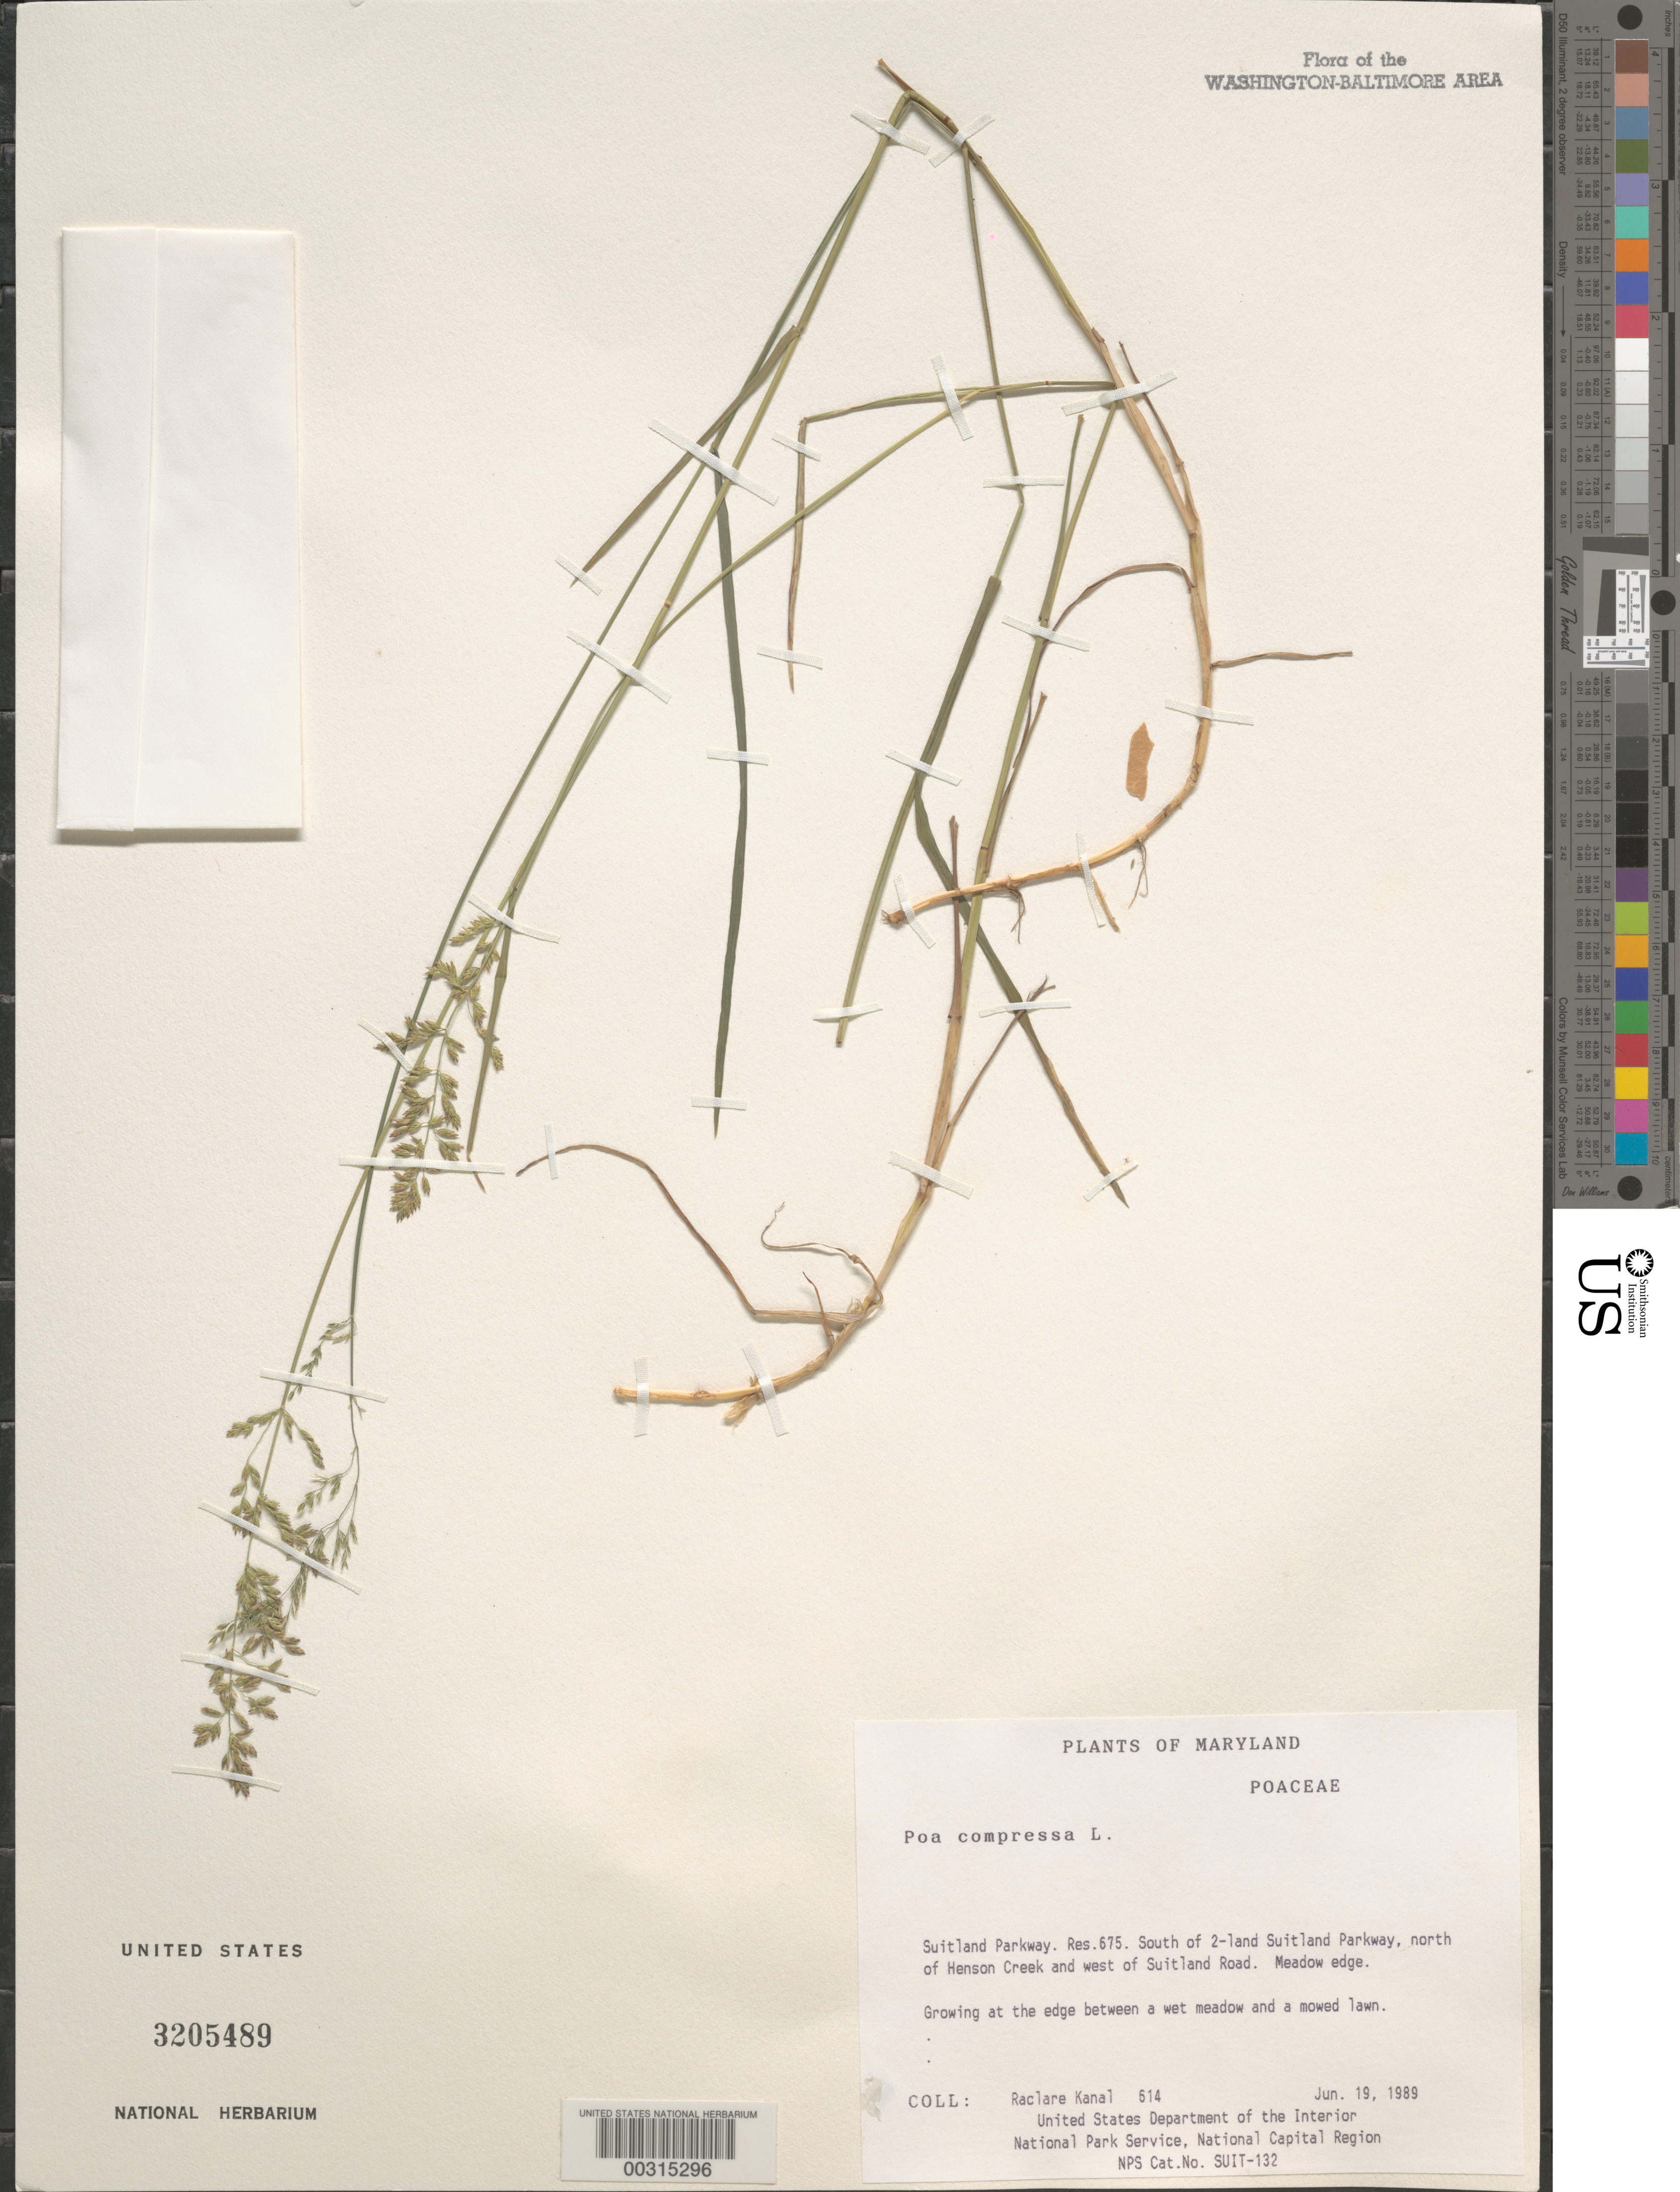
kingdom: Plantae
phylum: Tracheophyta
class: Liliopsida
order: Poales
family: Poaceae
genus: Poa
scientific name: Poa compressa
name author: L.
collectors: R. Kanal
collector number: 614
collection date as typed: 19 Jun 1989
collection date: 1989-06-19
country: United States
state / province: Maryland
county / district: Prince George's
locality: Suitland Parkway, Res 675, S of Suitland Parkway, N of Henson Creek, W of Suitland Road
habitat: Meadow edge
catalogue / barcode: US 3205489